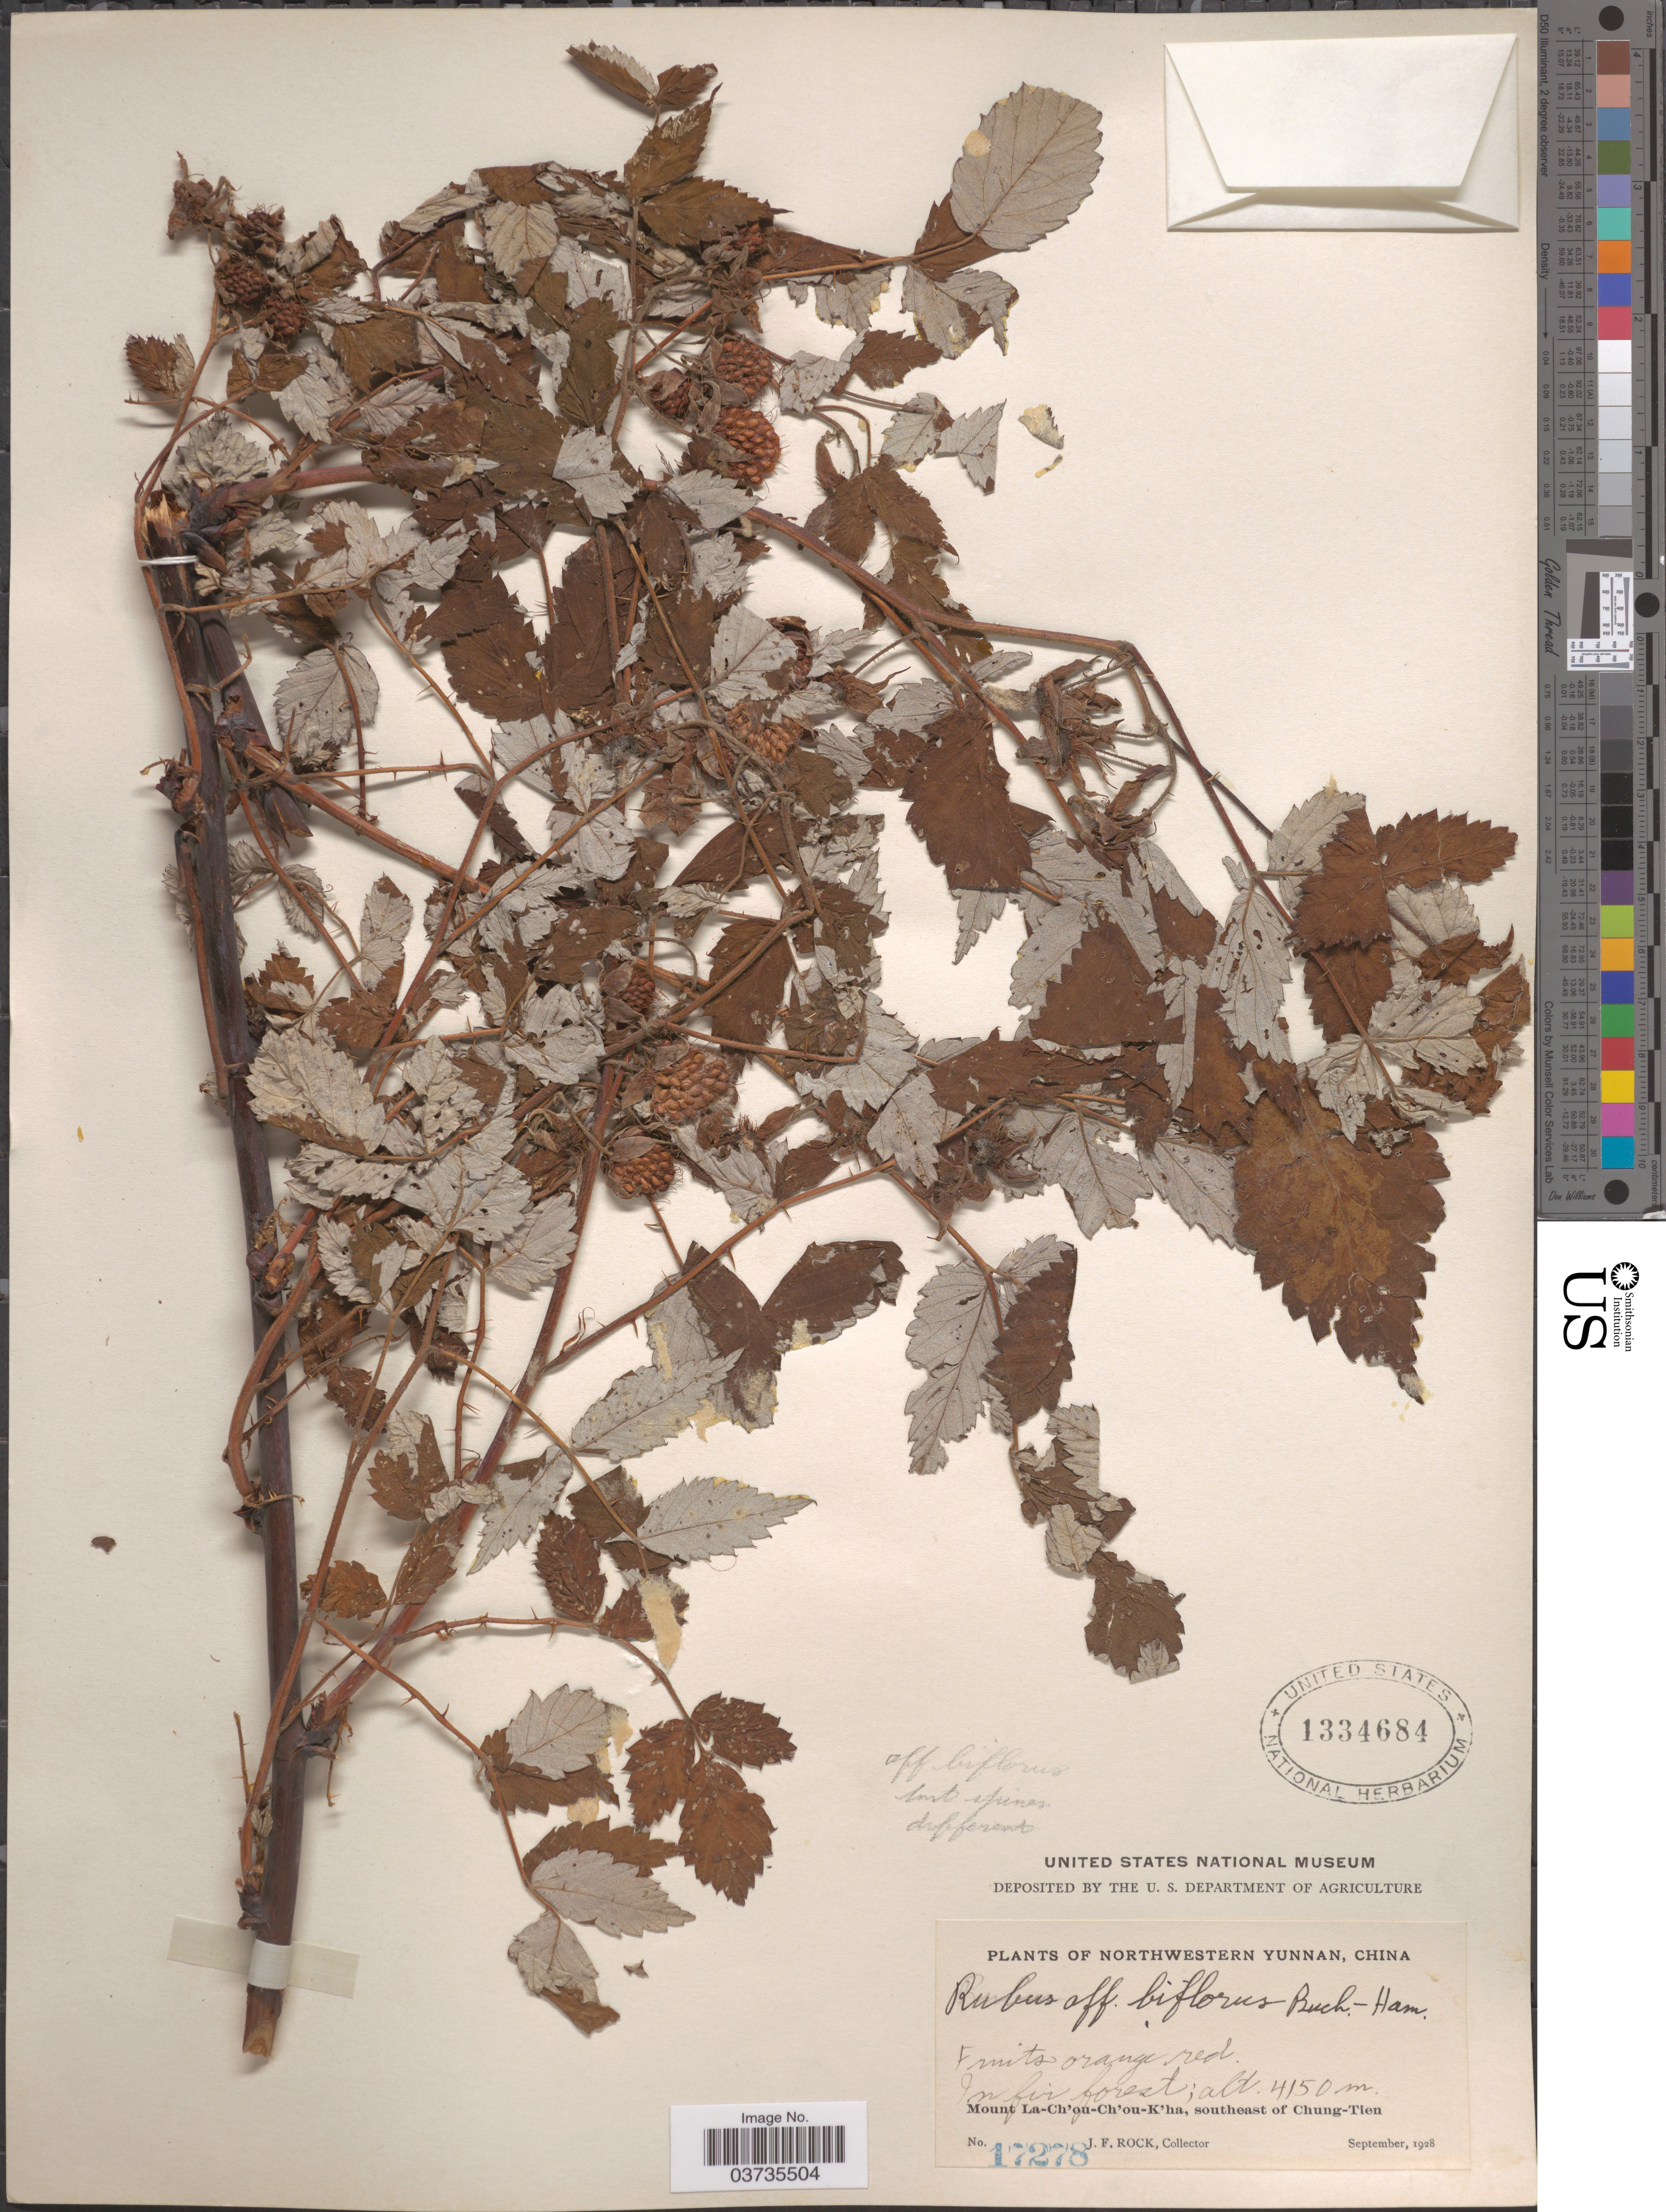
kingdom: Plantae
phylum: Tracheophyta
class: Magnoliopsida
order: Rosales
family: Rosaceae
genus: Rubus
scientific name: Rubus biflorus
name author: Buch.-Ham. ex Sm.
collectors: J. Rock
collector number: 17278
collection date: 1928-09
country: China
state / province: Yunnan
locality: Northwestern Yunnan. Mount La-Ch'ou-Ch'ou-K'ha, southeast of Chung-Tien.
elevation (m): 4150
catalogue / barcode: US 1334684